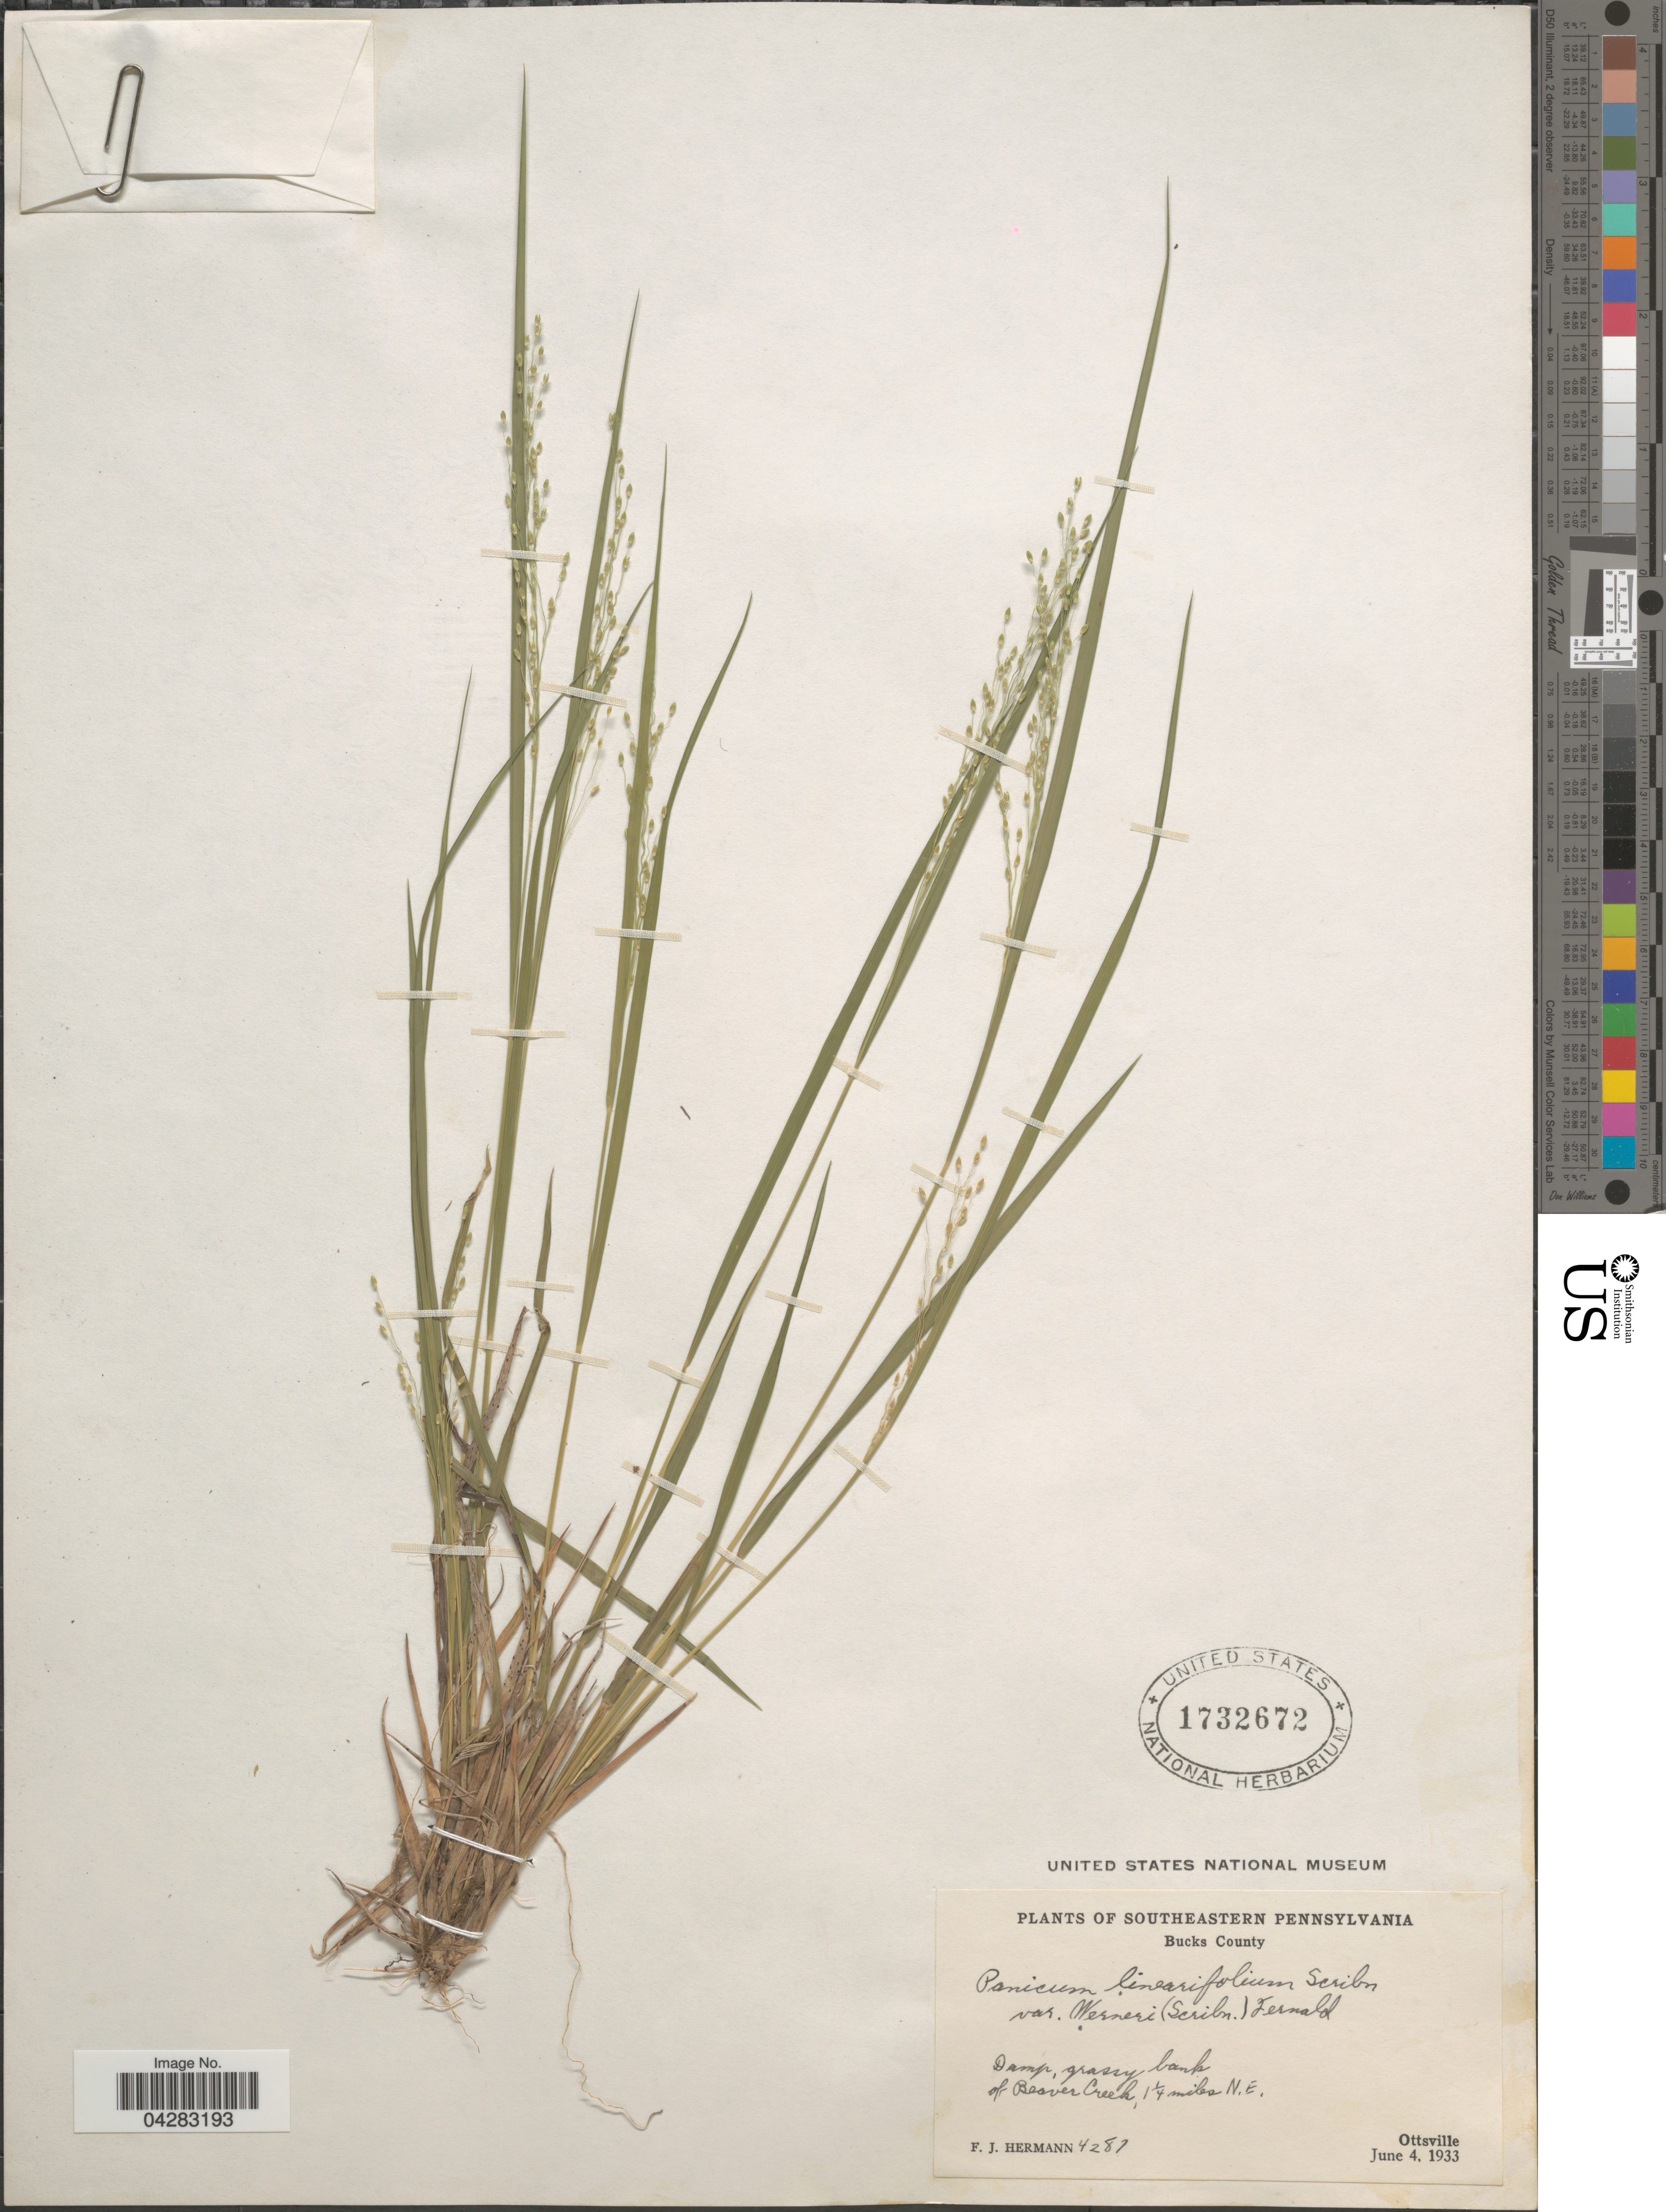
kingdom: Plantae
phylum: Tracheophyta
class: Liliopsida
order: Poales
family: Poaceae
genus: Dichanthelium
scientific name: Dichanthelium linearifolium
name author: (Scribn.) Gould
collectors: F. J. Hermann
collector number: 4281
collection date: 1933-06-04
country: United States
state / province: Pennsylvania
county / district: Bucks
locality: Southeastern Pennsylvania. Bucks County. Damp, grassy bank of Beaver Creek, 1 1/4 miles N.E. Ottsville.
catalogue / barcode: US 1732672